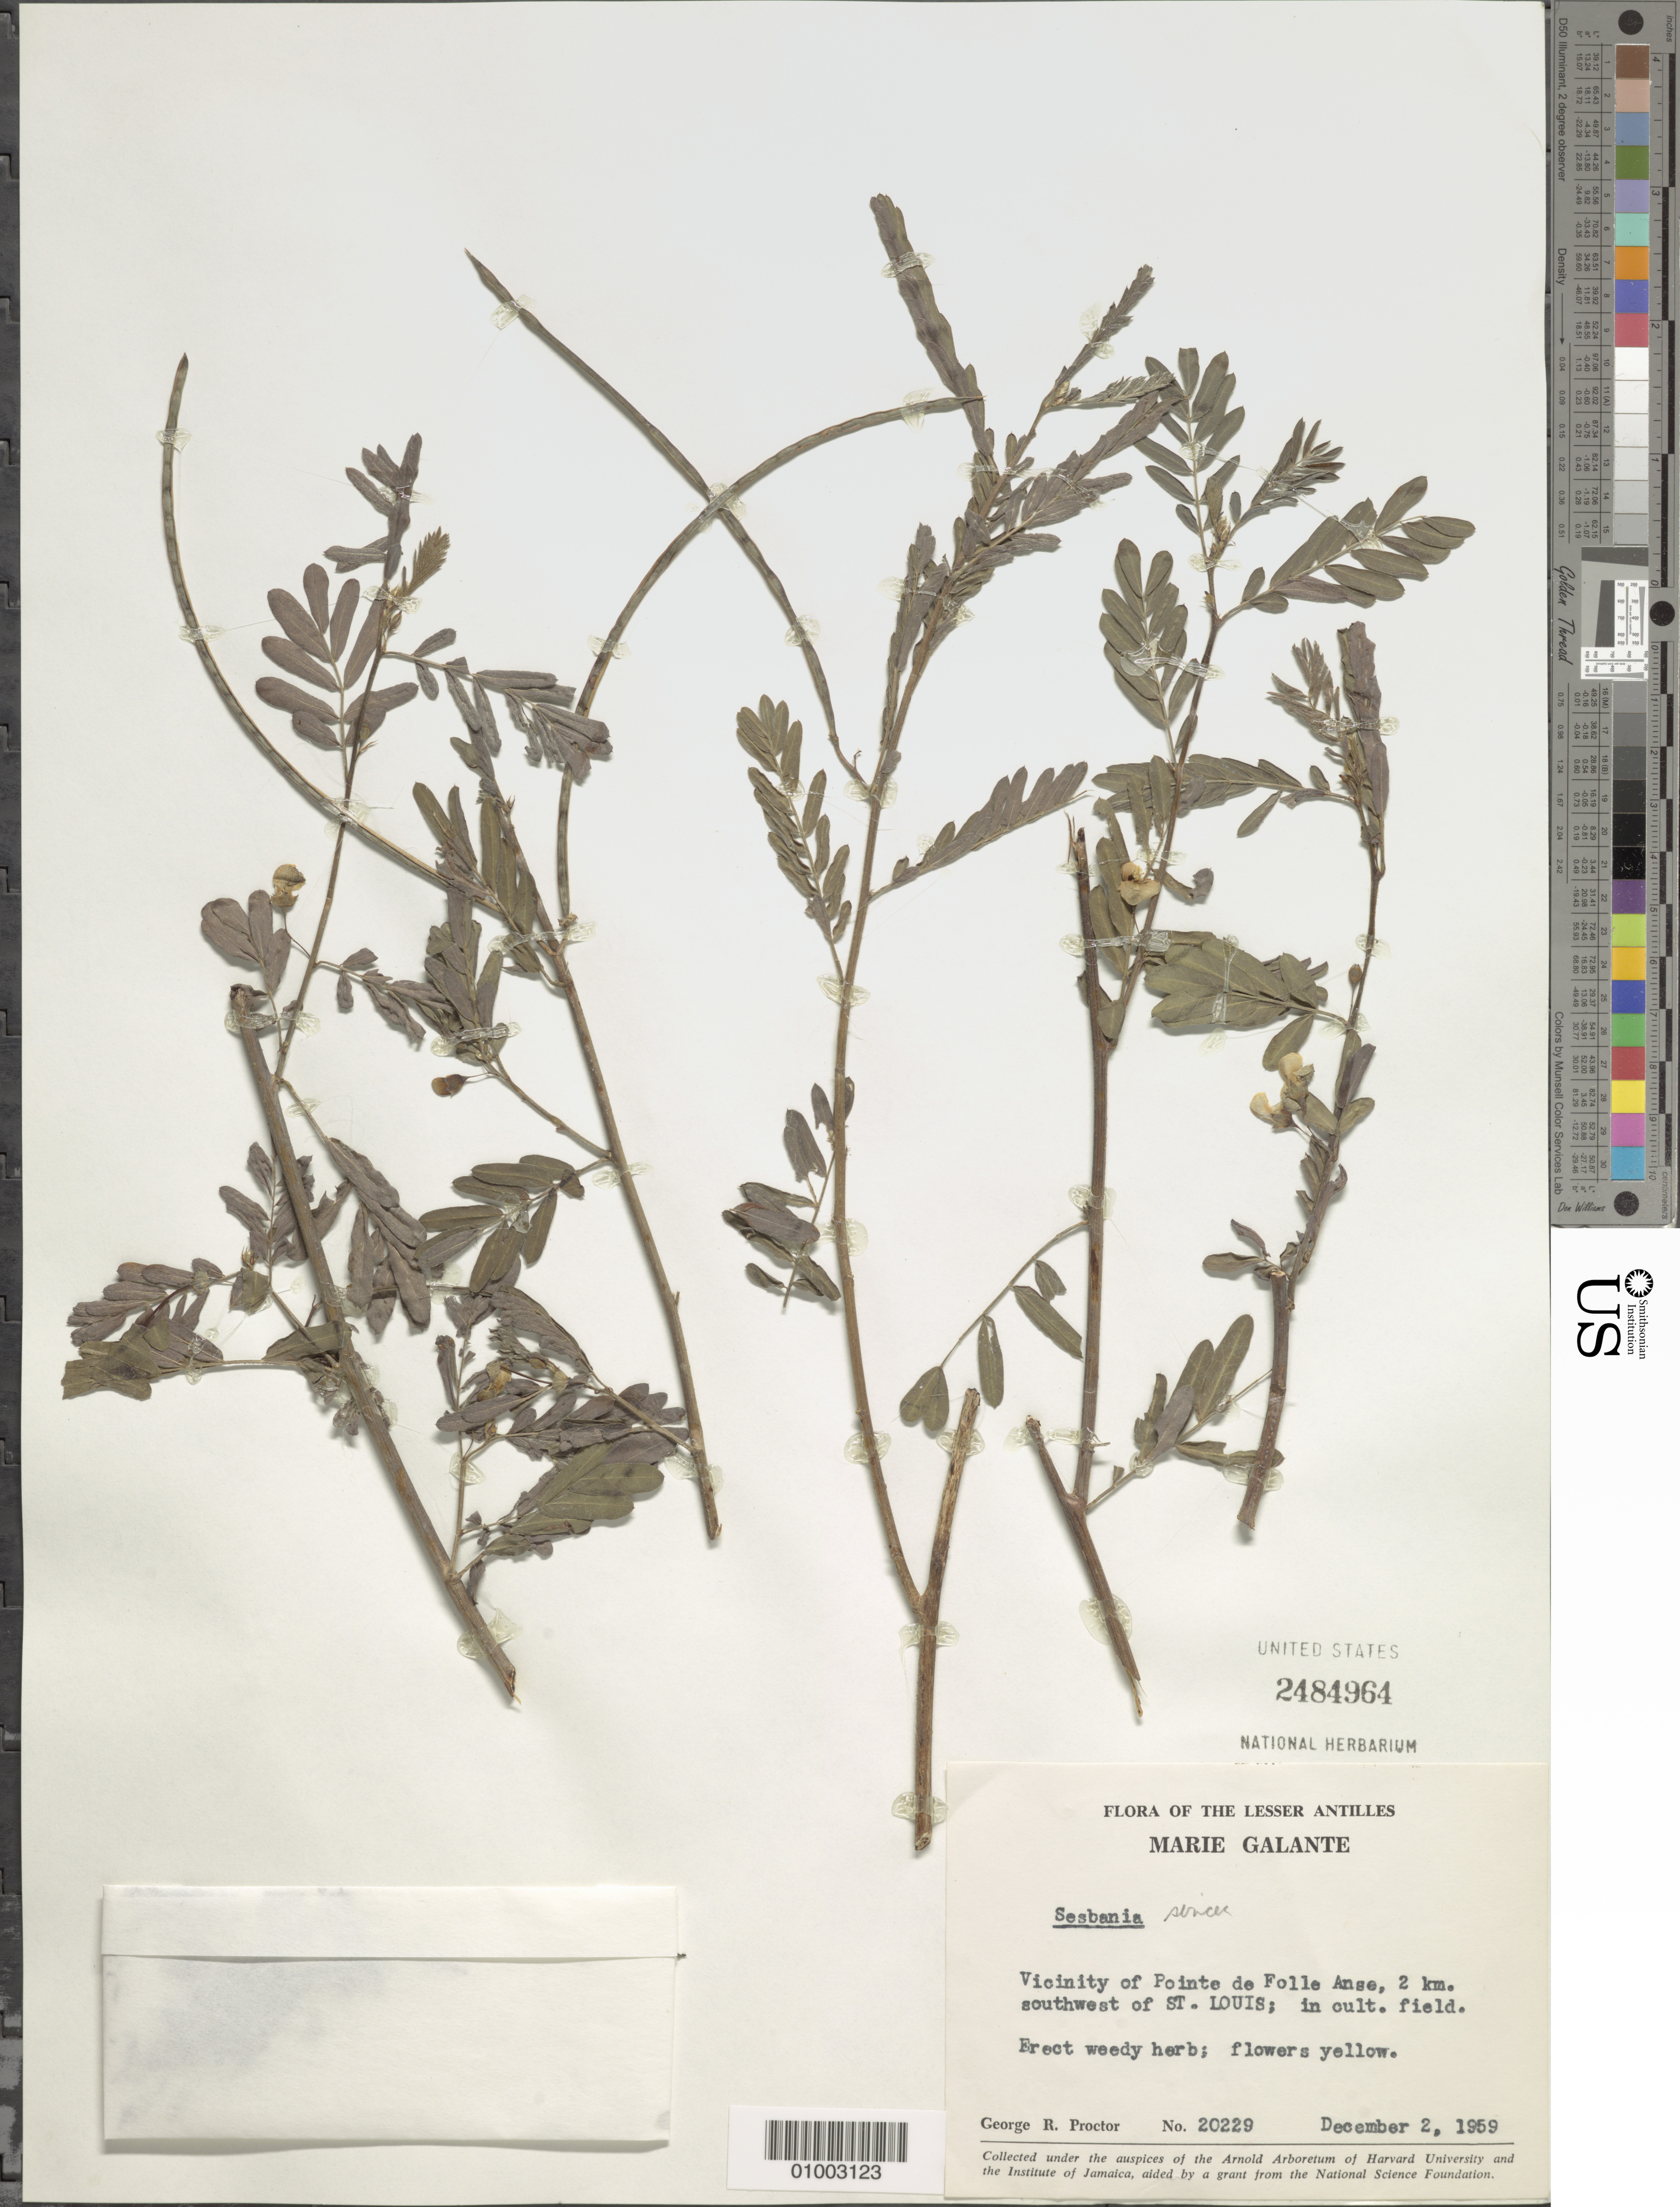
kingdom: Plantae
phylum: Tracheophyta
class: Magnoliopsida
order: Fabales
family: Fabaceae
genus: Sesbania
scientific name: Sesbania sericea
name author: (Willd.) Link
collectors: G. R. Proctor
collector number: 20229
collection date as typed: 02 Dec 1959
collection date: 1959-12-02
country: Guadeloupe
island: Marie Galante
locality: Vicinity of Pointe de Folle Anse, 2 km southwest of St Louis, in cult field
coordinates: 0 N, 0 E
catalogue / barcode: US 2484964